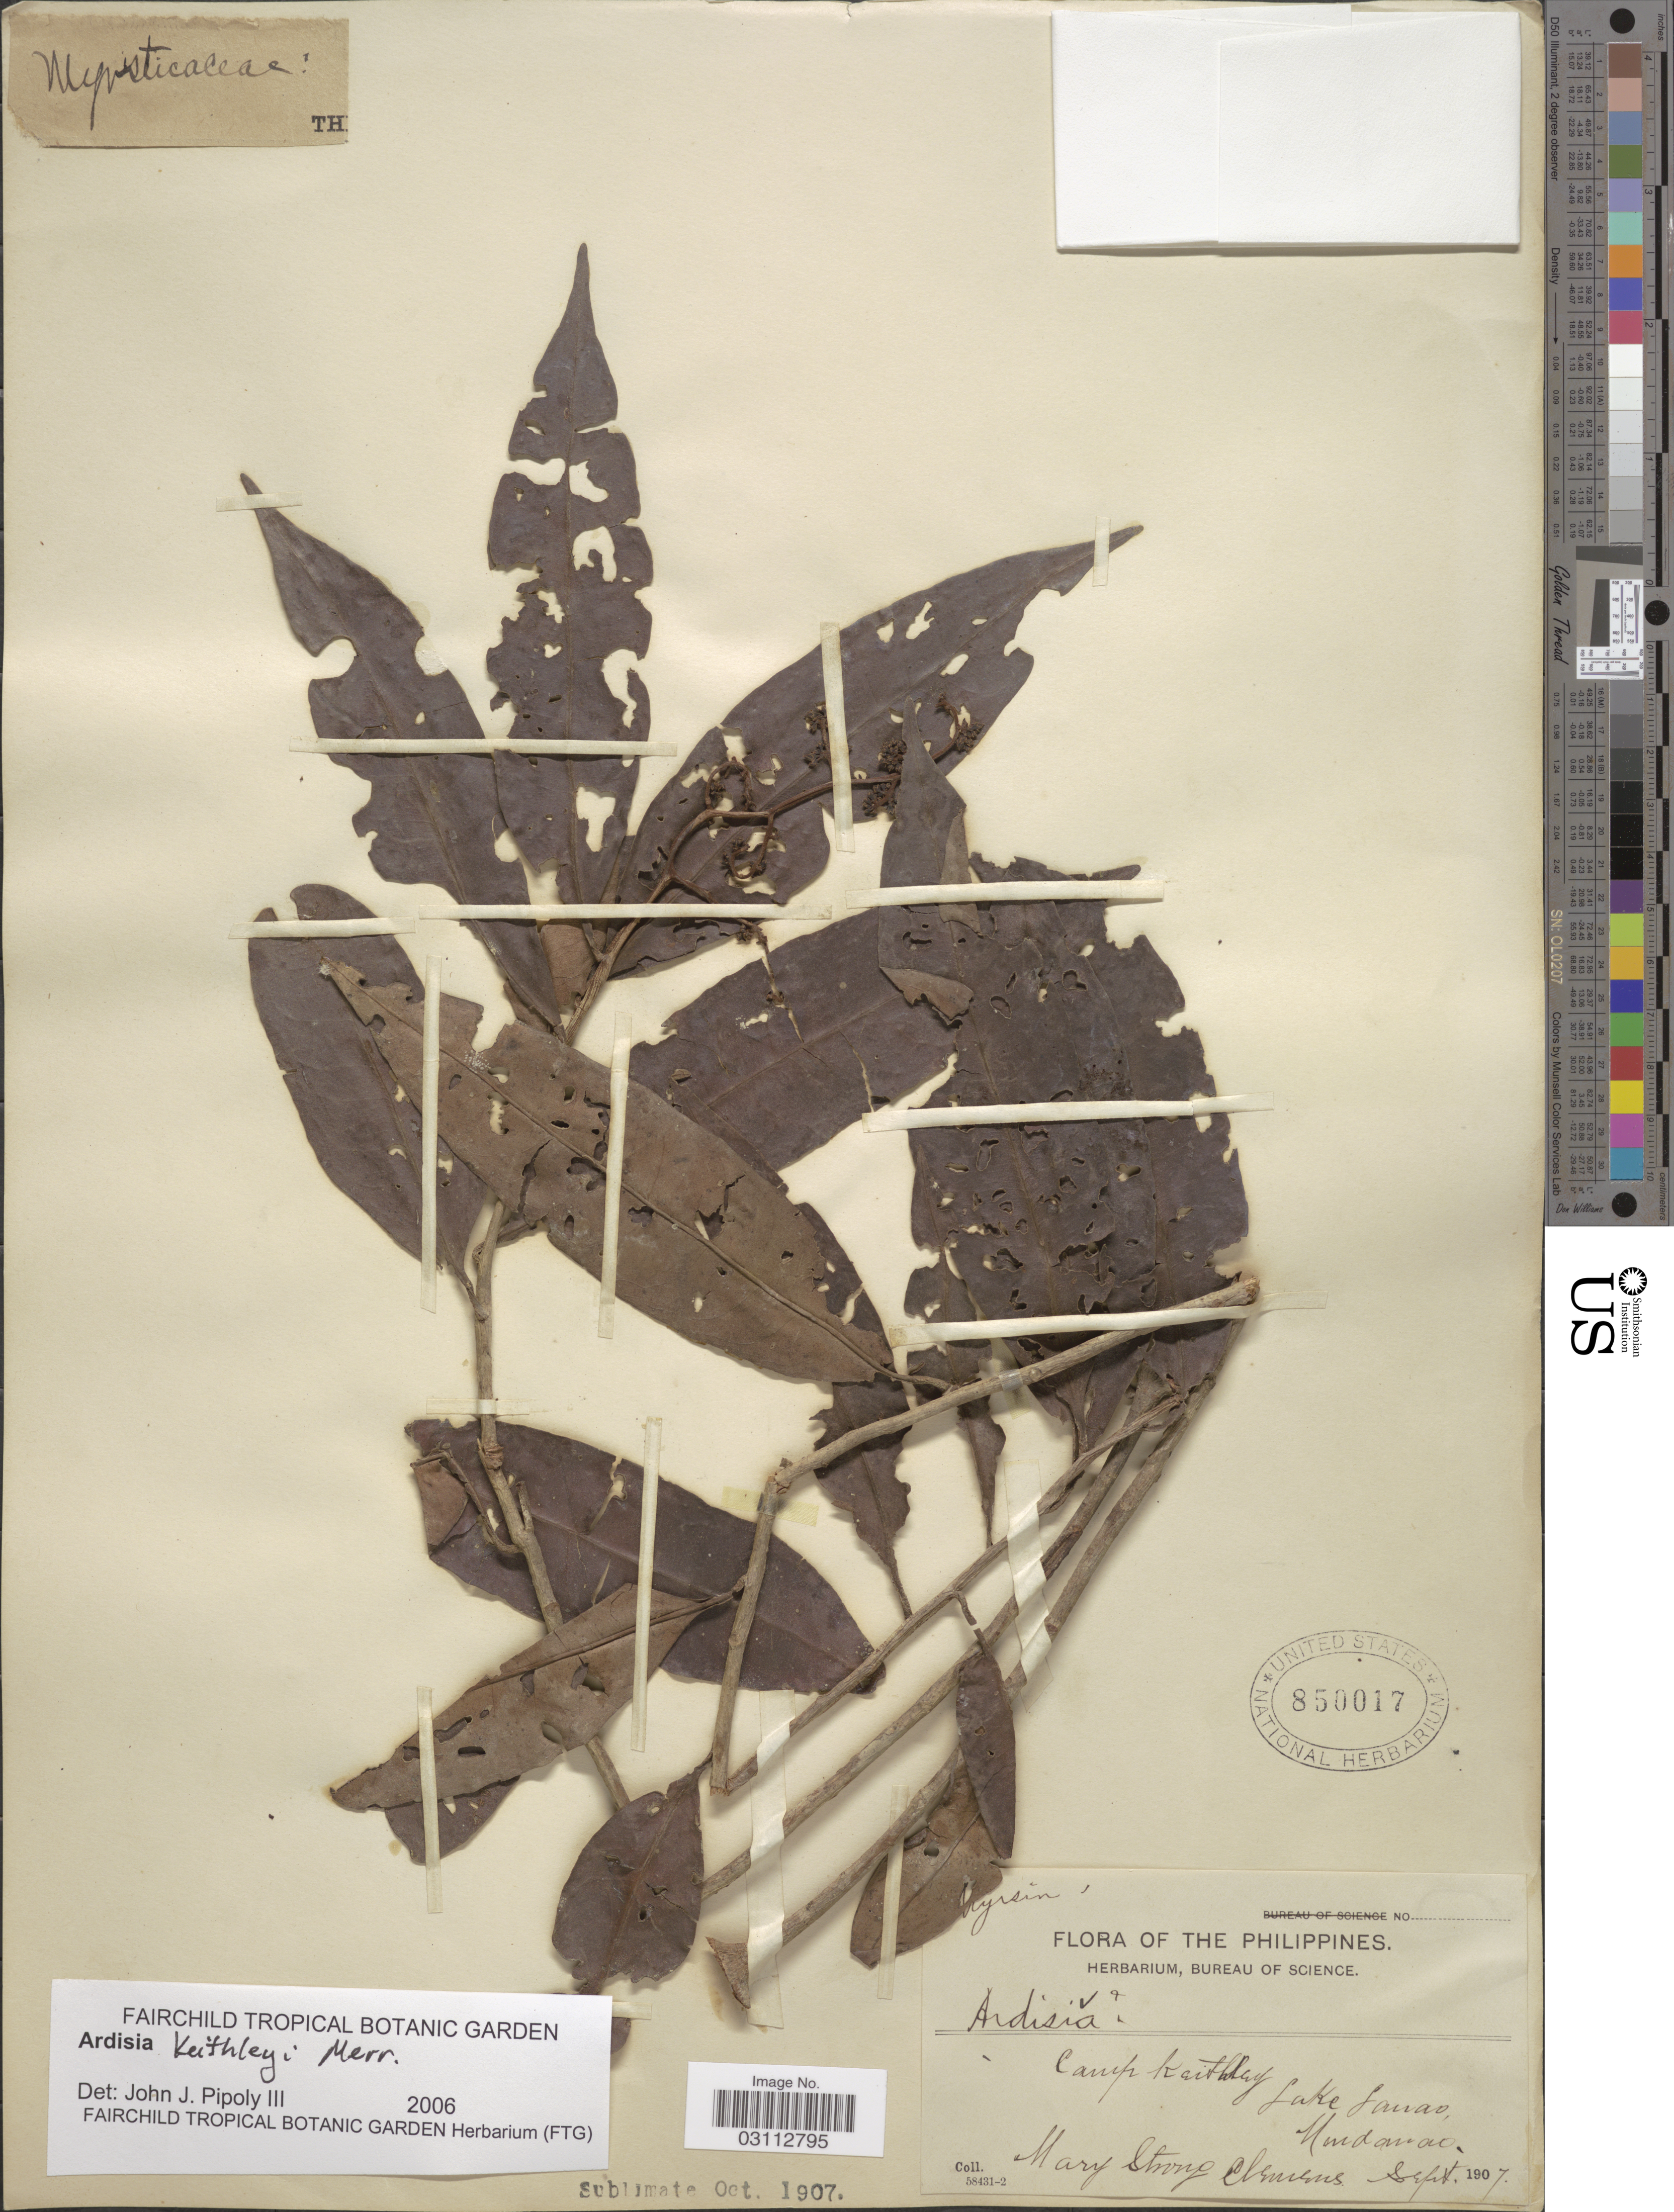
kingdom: Plantae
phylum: Tracheophyta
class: Magnoliopsida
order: Ericales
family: Primulaceae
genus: Ardisia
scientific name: Ardisia keithleyi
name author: Merr.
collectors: M. S. Clemens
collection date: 1907-09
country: Philippines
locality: Camp Keithley. Lake Lanao, Mindanao.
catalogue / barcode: US 850017